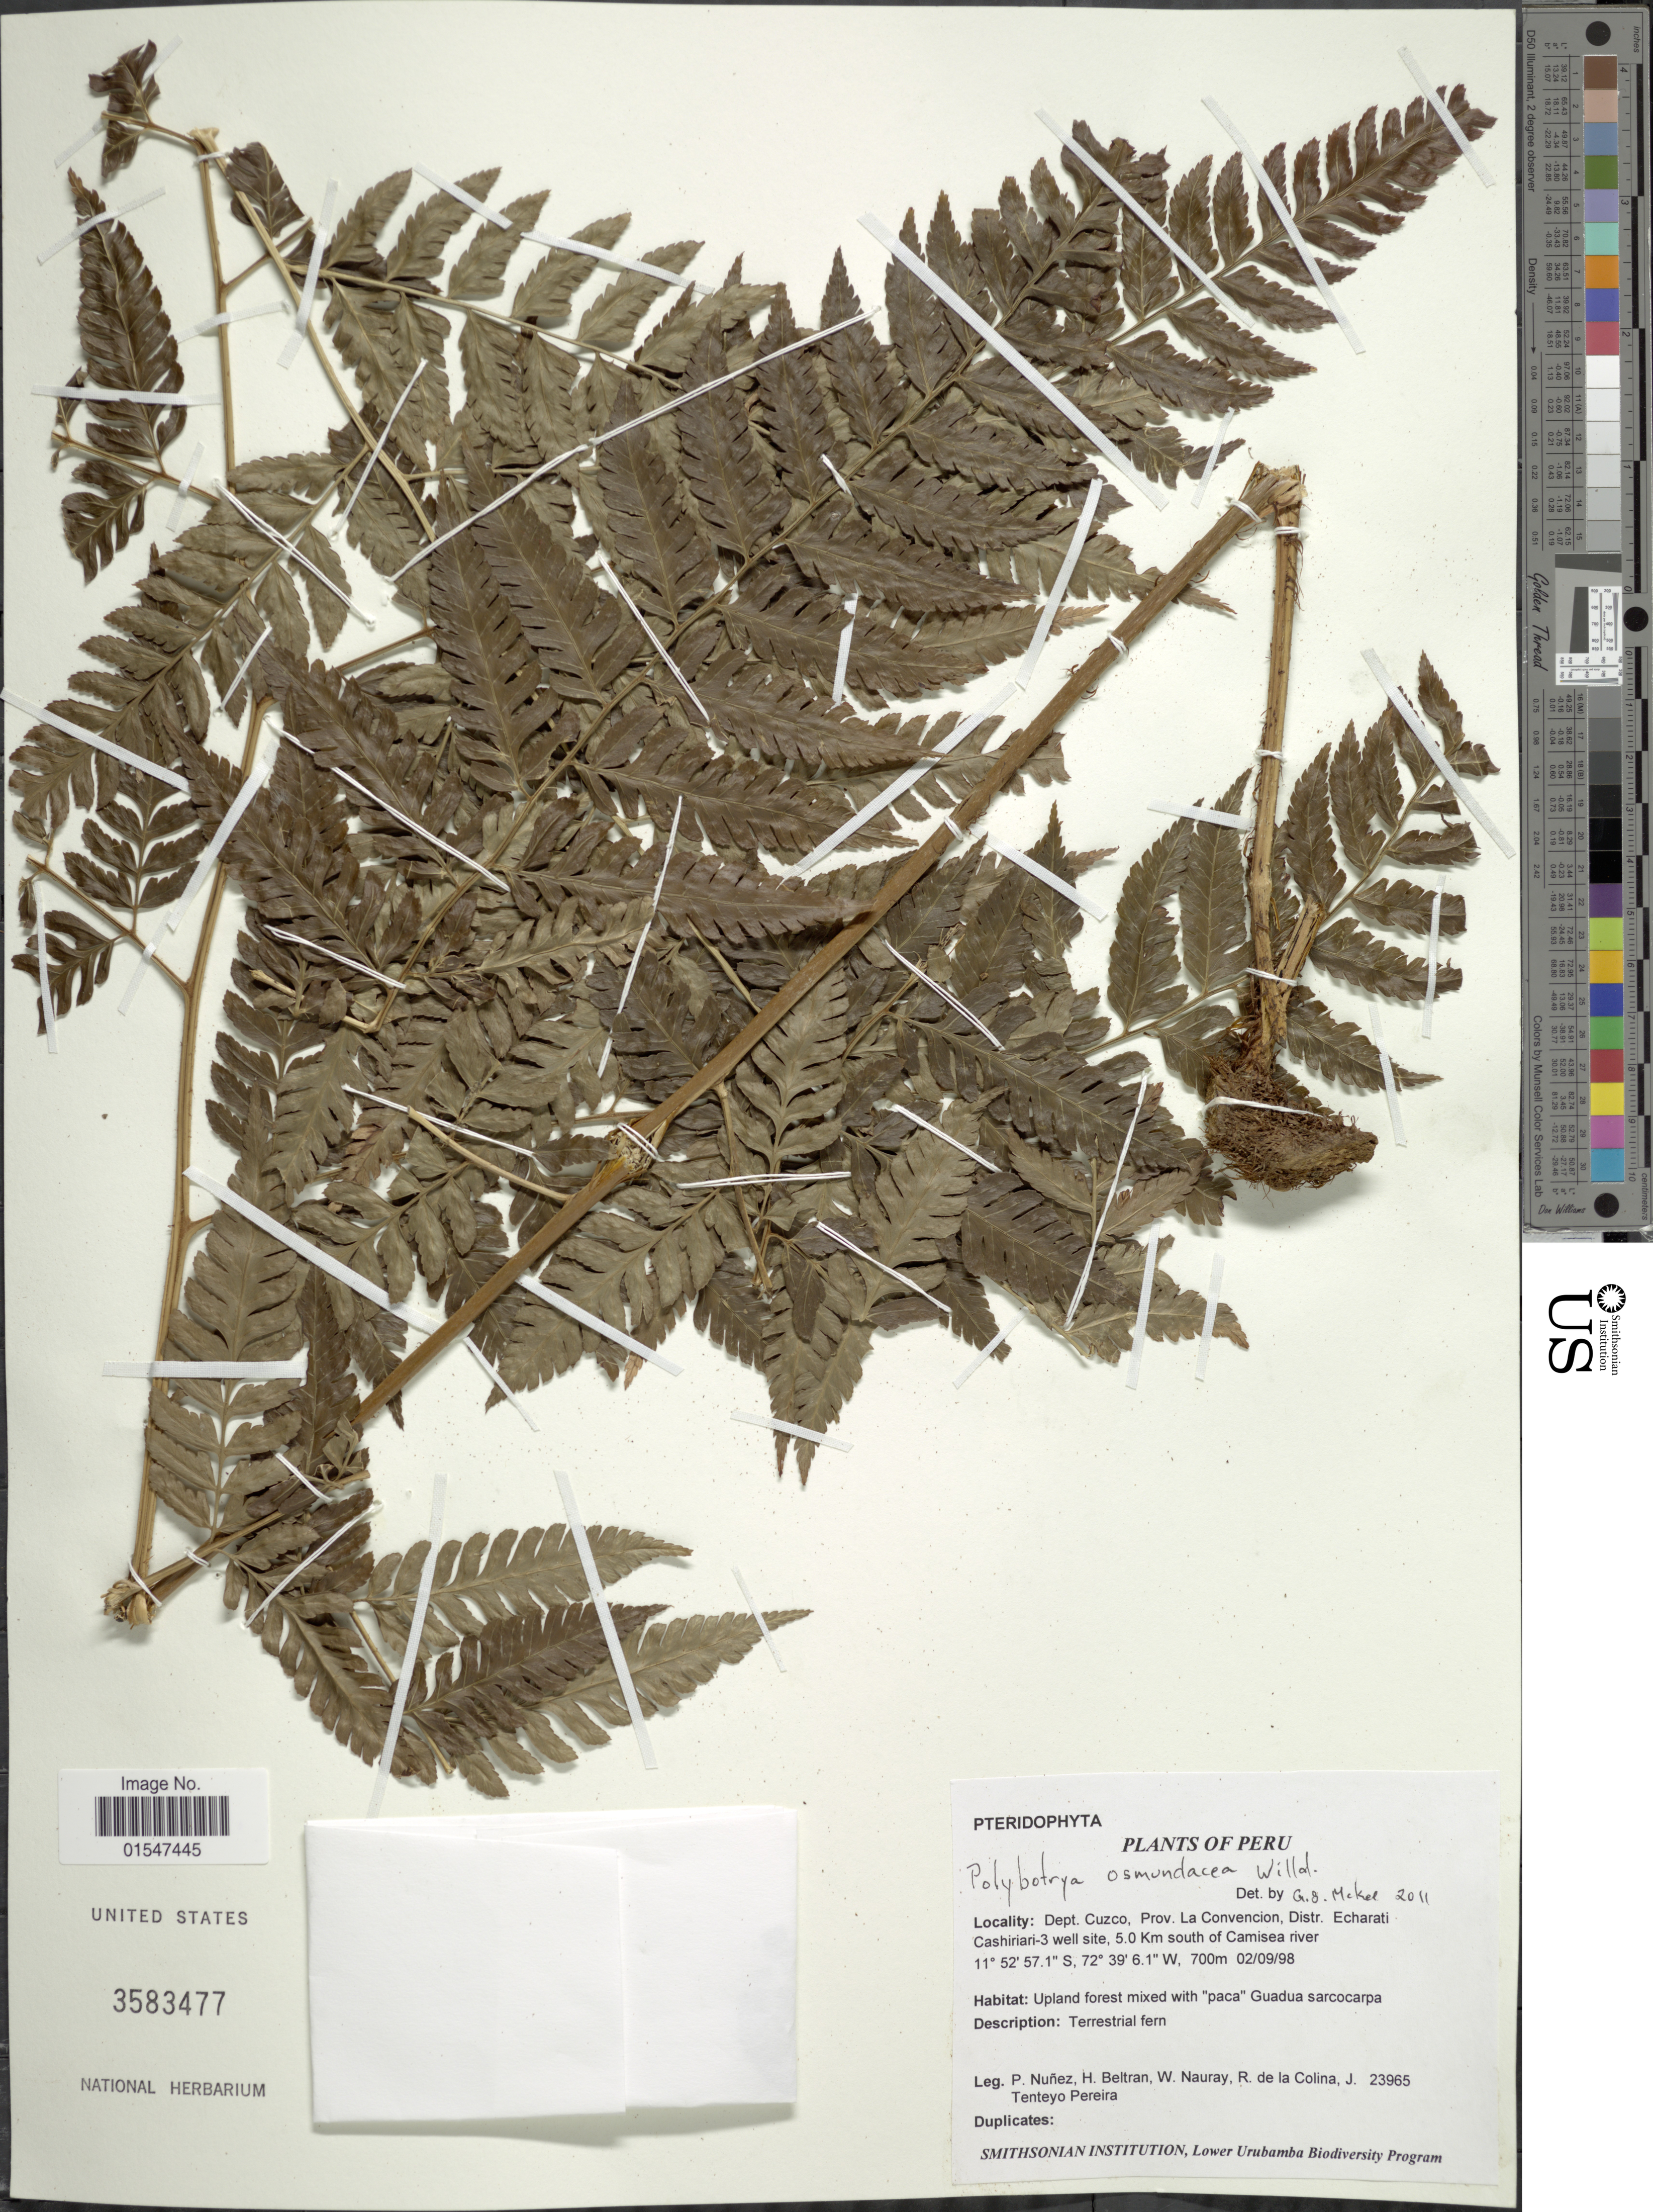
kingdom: Plantae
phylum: Tracheophyta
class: Polypodiopsida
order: Polypodiales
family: Dryopteridaceae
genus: Polybotrya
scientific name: Polybotrya osmundacea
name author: Humb. & Bonpl. ex Willd.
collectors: P. Nuñez V., H. Beltran, W. Nauray, R. de La Colina & et al.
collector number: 23965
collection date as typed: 98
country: Peru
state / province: Cusco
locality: Peru, Prov. La Convencion, Distr. Echarati Cashiriari-3 well site, 5.0 Km south of Camisea river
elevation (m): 700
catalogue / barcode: US 3583477